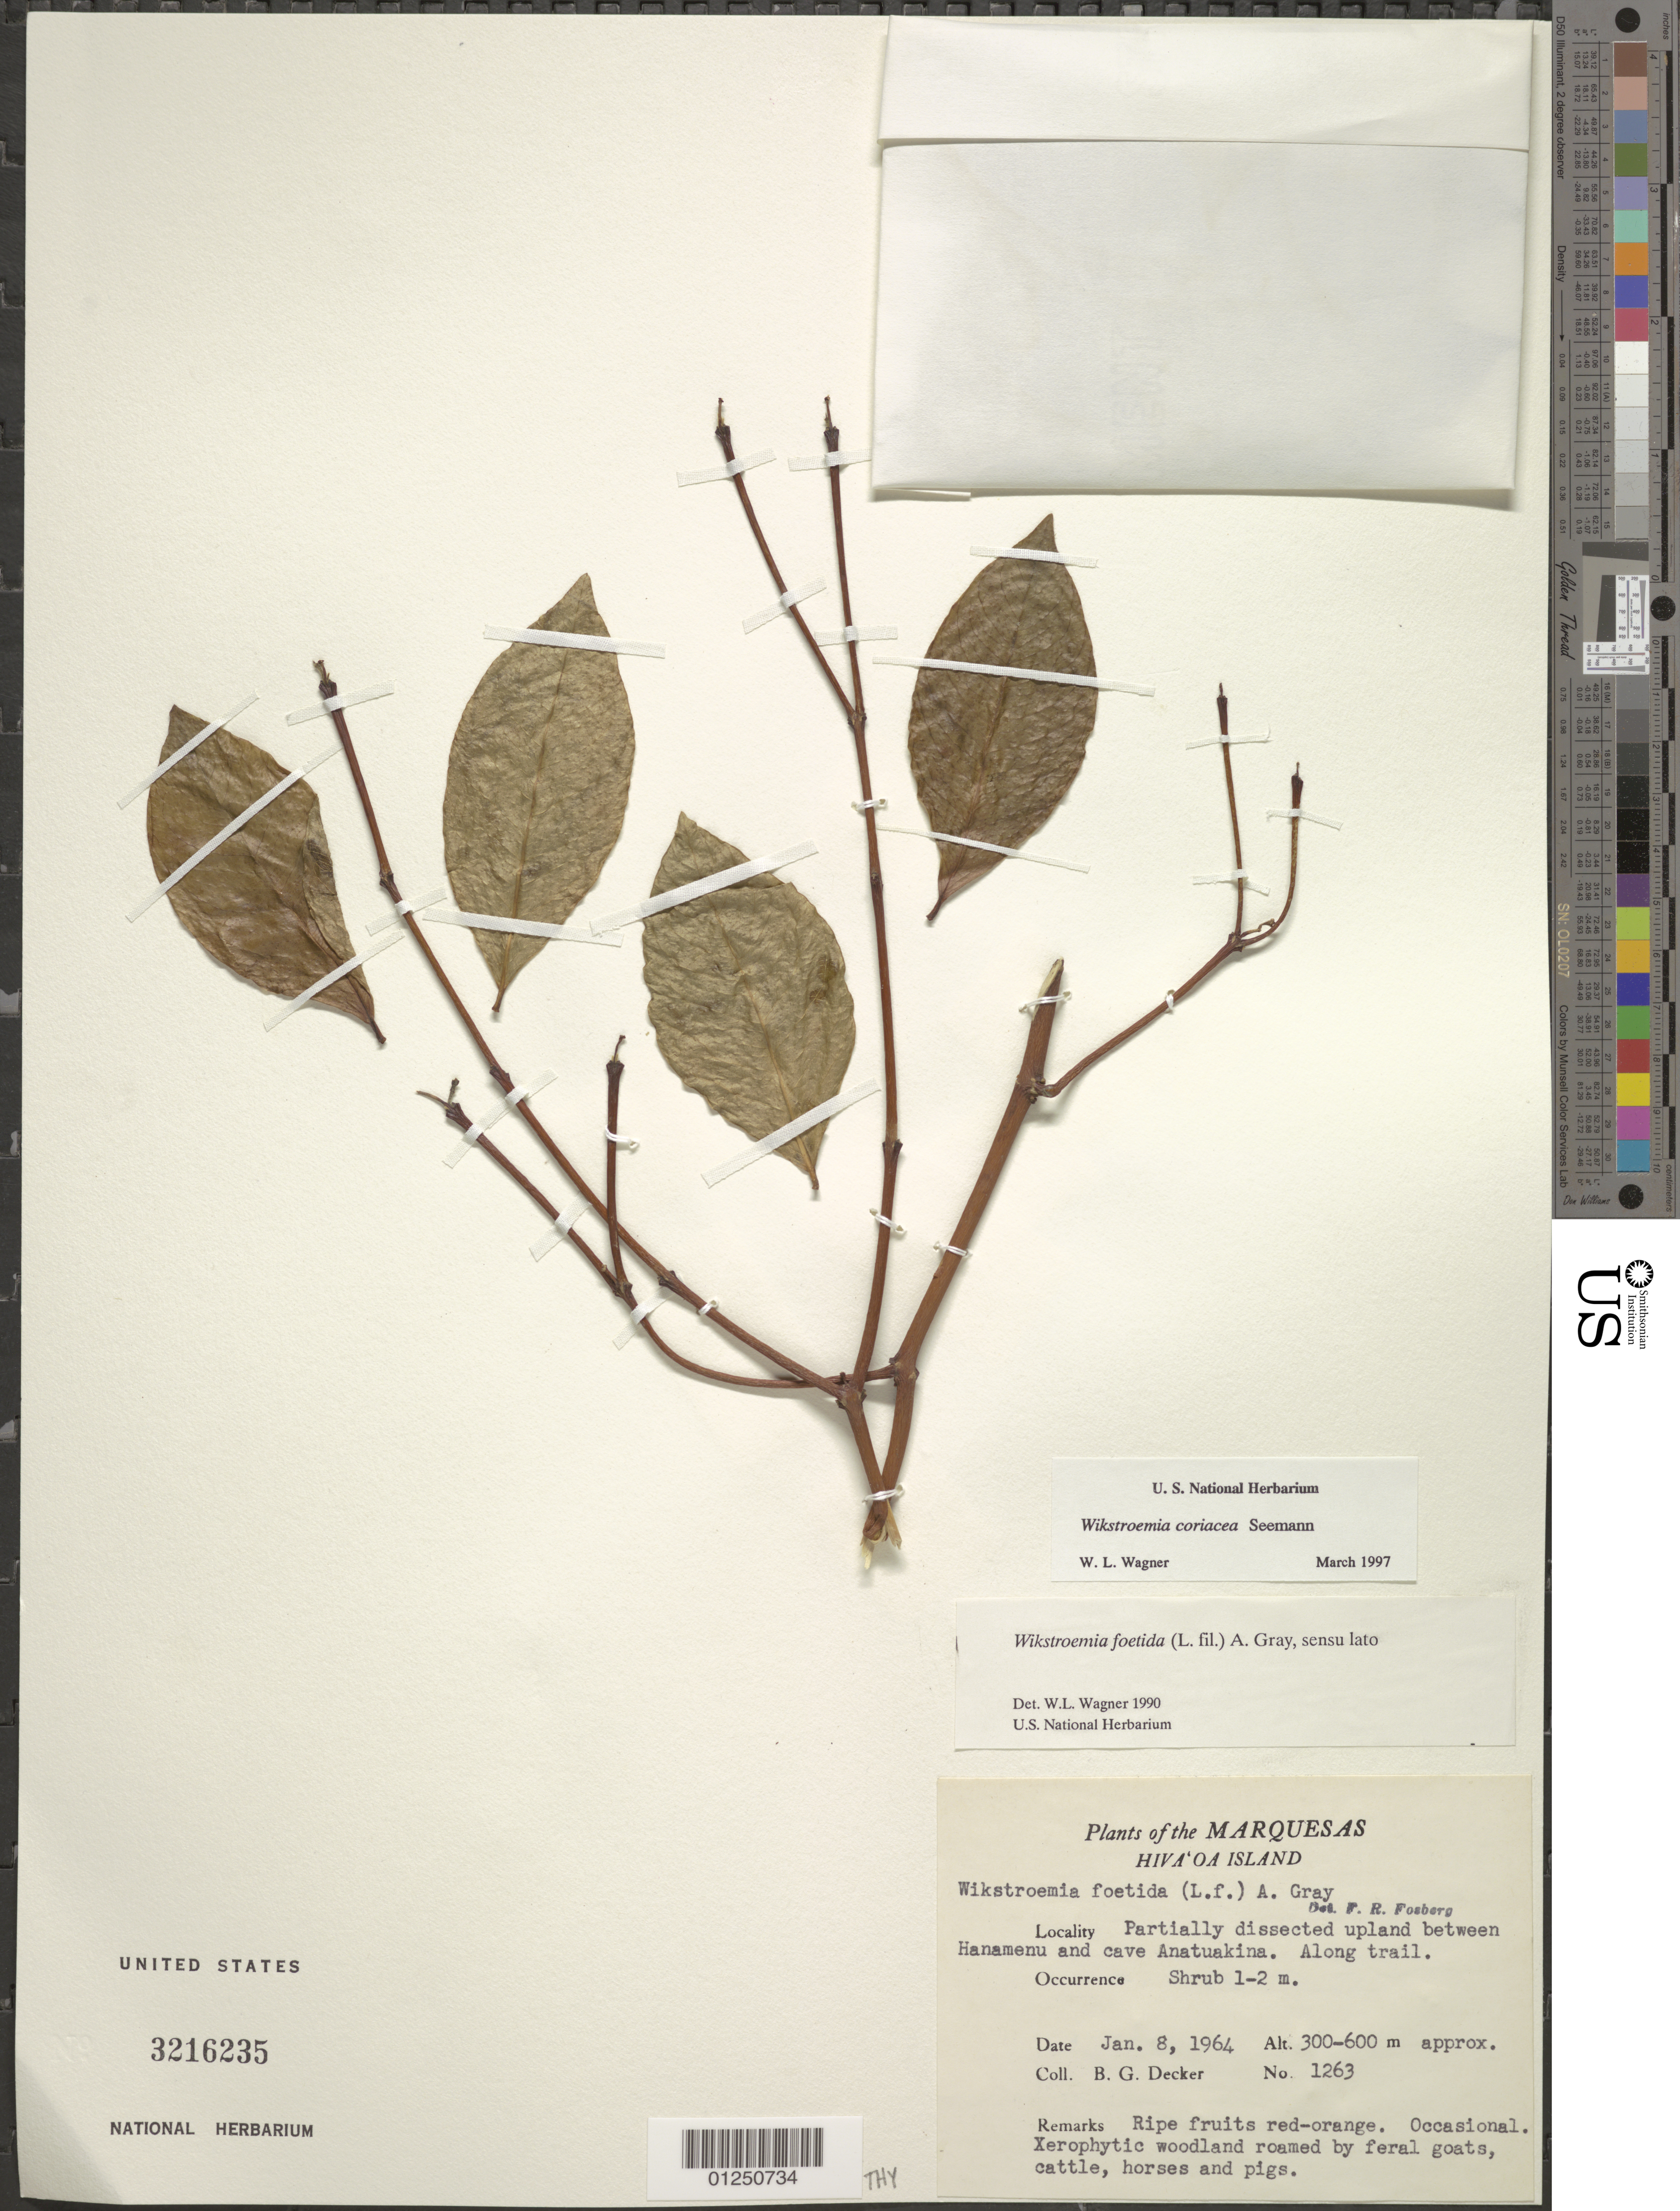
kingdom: Plantae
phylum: Tracheophyta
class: Magnoliopsida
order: Malvales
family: Thymelaeaceae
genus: Wikstroemia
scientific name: Wikstroemia coriacea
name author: Seem.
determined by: Wagner, W. L., (BOT), Smithsonian Institution - National Museum of Natural History (UNITED STATES)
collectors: B. G. Decker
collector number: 1263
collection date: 1964-01-08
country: French Polynesia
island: Hiva Oa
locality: partially dissected upland between Hanamenu and cave Anatuakina, along trail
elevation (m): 300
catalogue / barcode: US 3216235